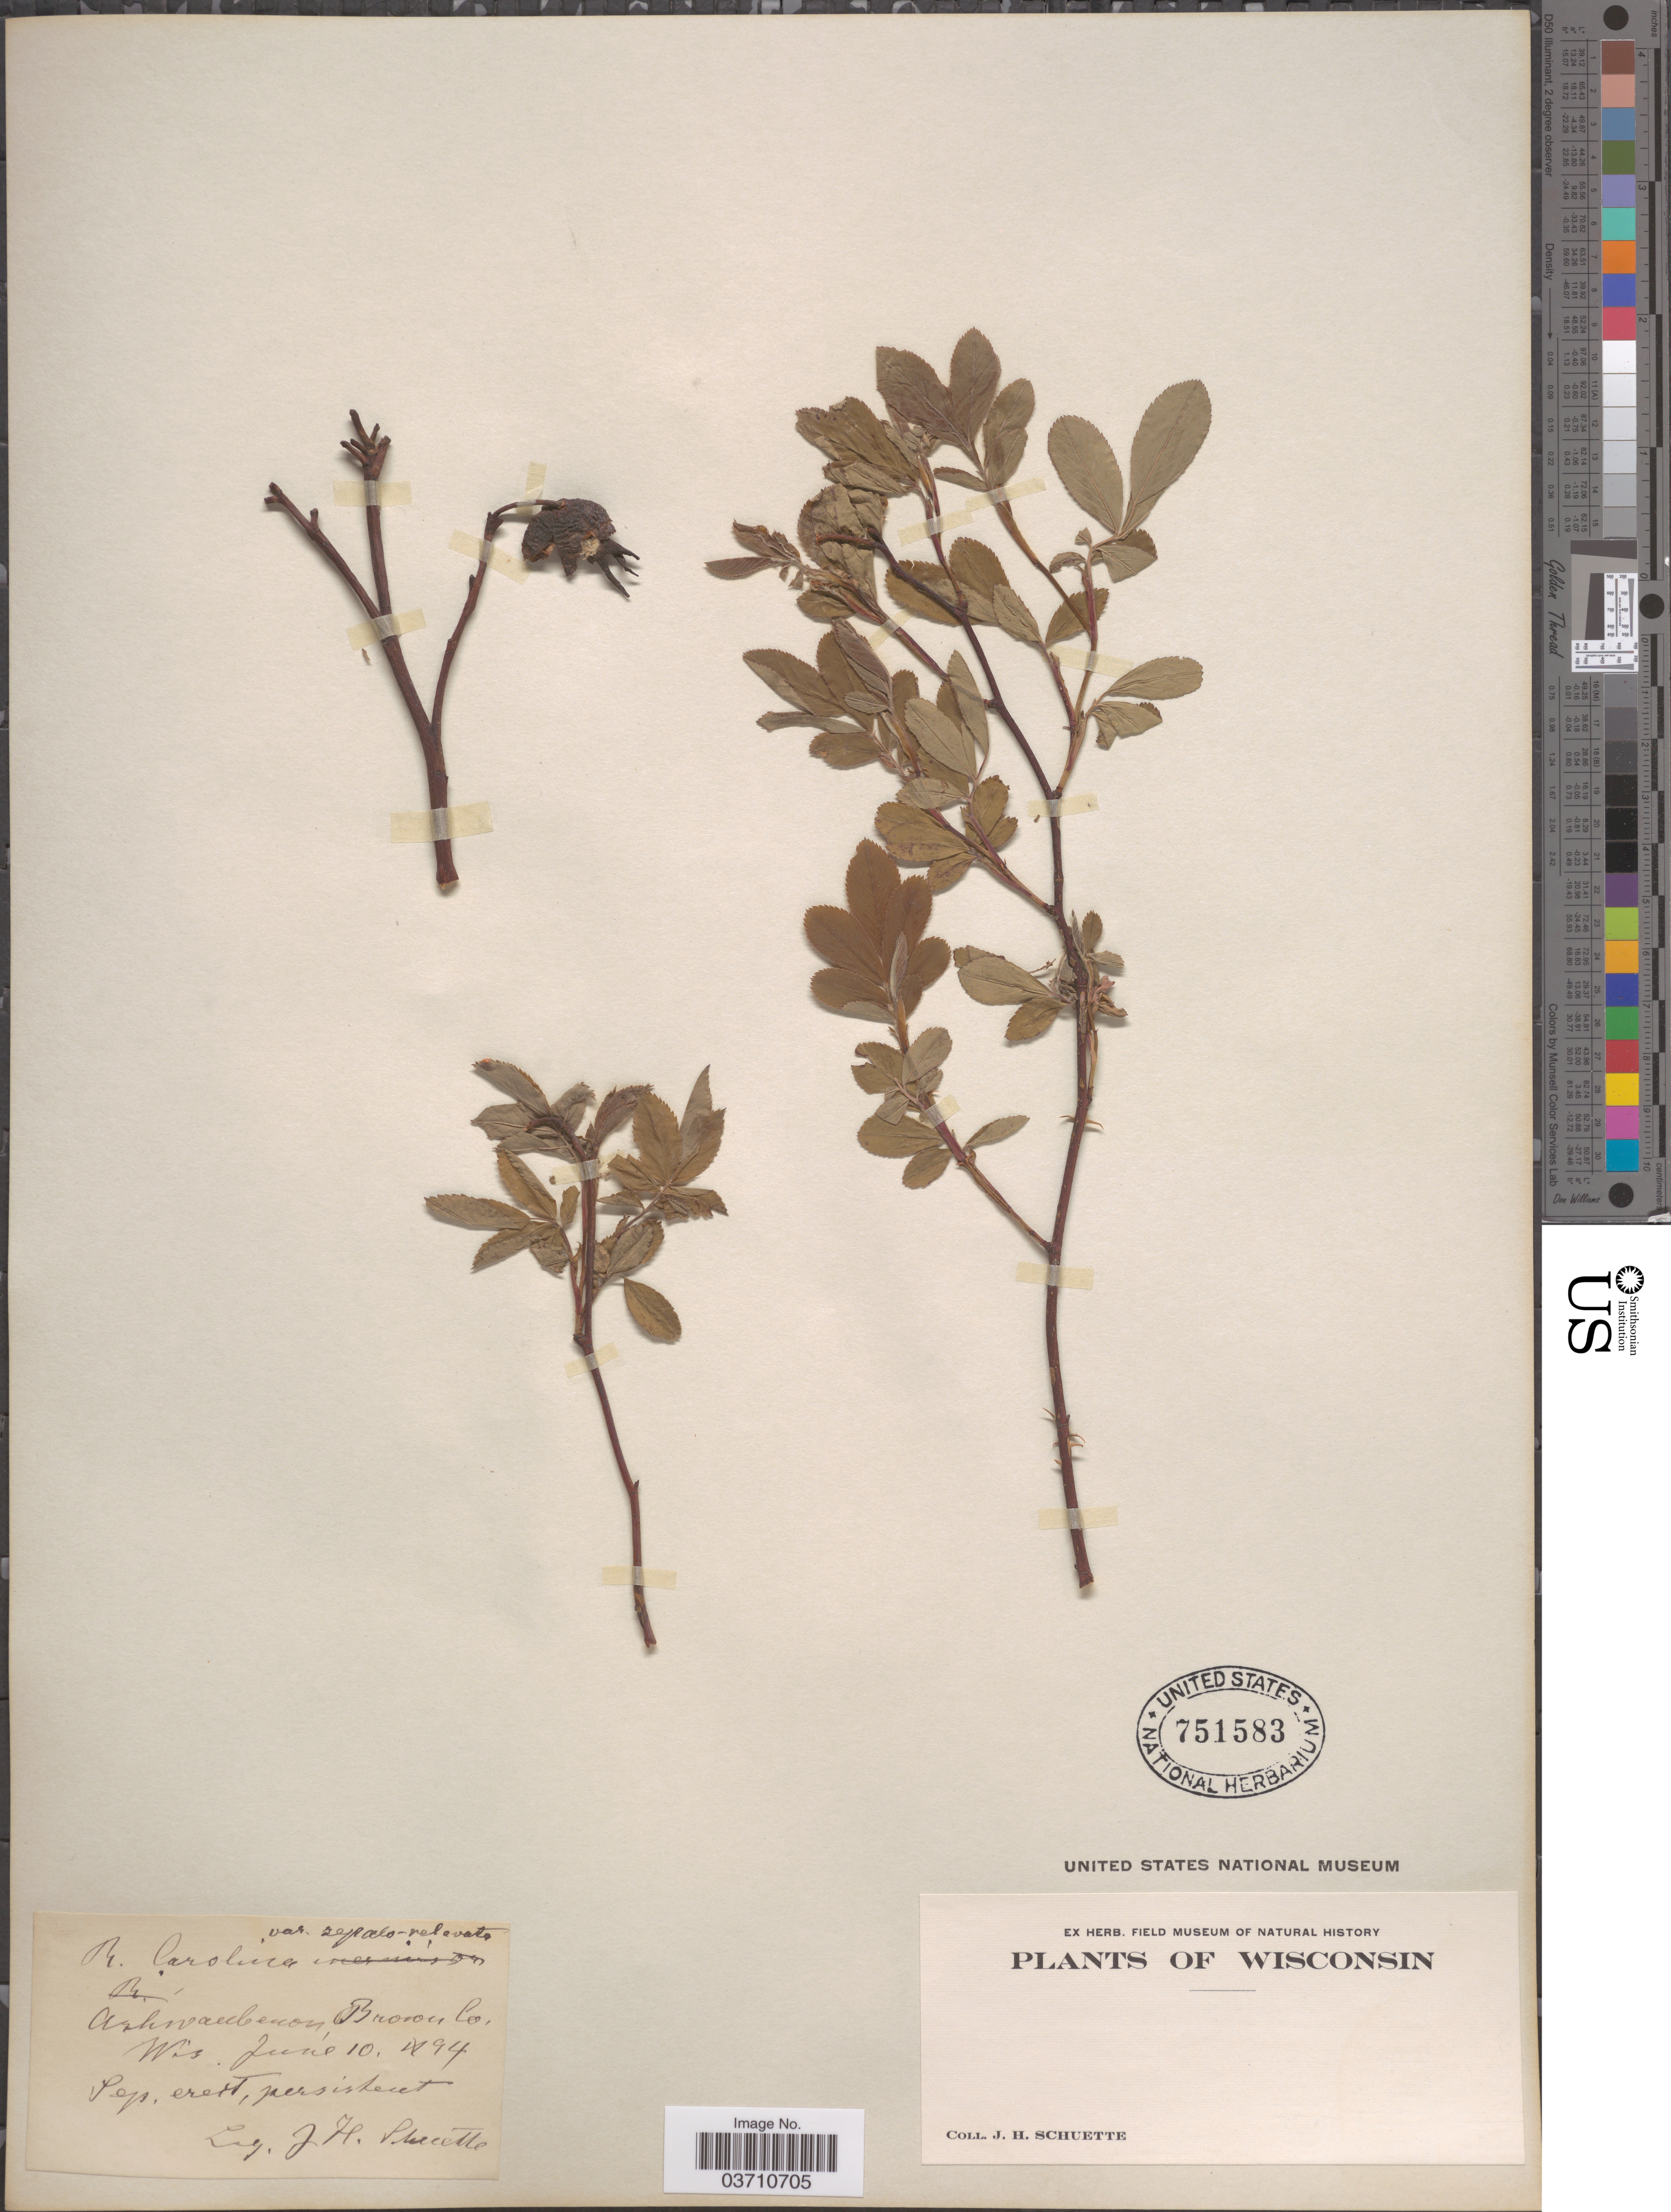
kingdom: Plantae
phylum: Tracheophyta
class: Magnoliopsida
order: Rosales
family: Rosaceae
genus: Rosa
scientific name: Rosa carolina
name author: L.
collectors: J. H. Schuette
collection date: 1894-06-10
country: United States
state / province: Wisconsin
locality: Ashwaubenon, Brown Co.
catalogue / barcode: US 751583